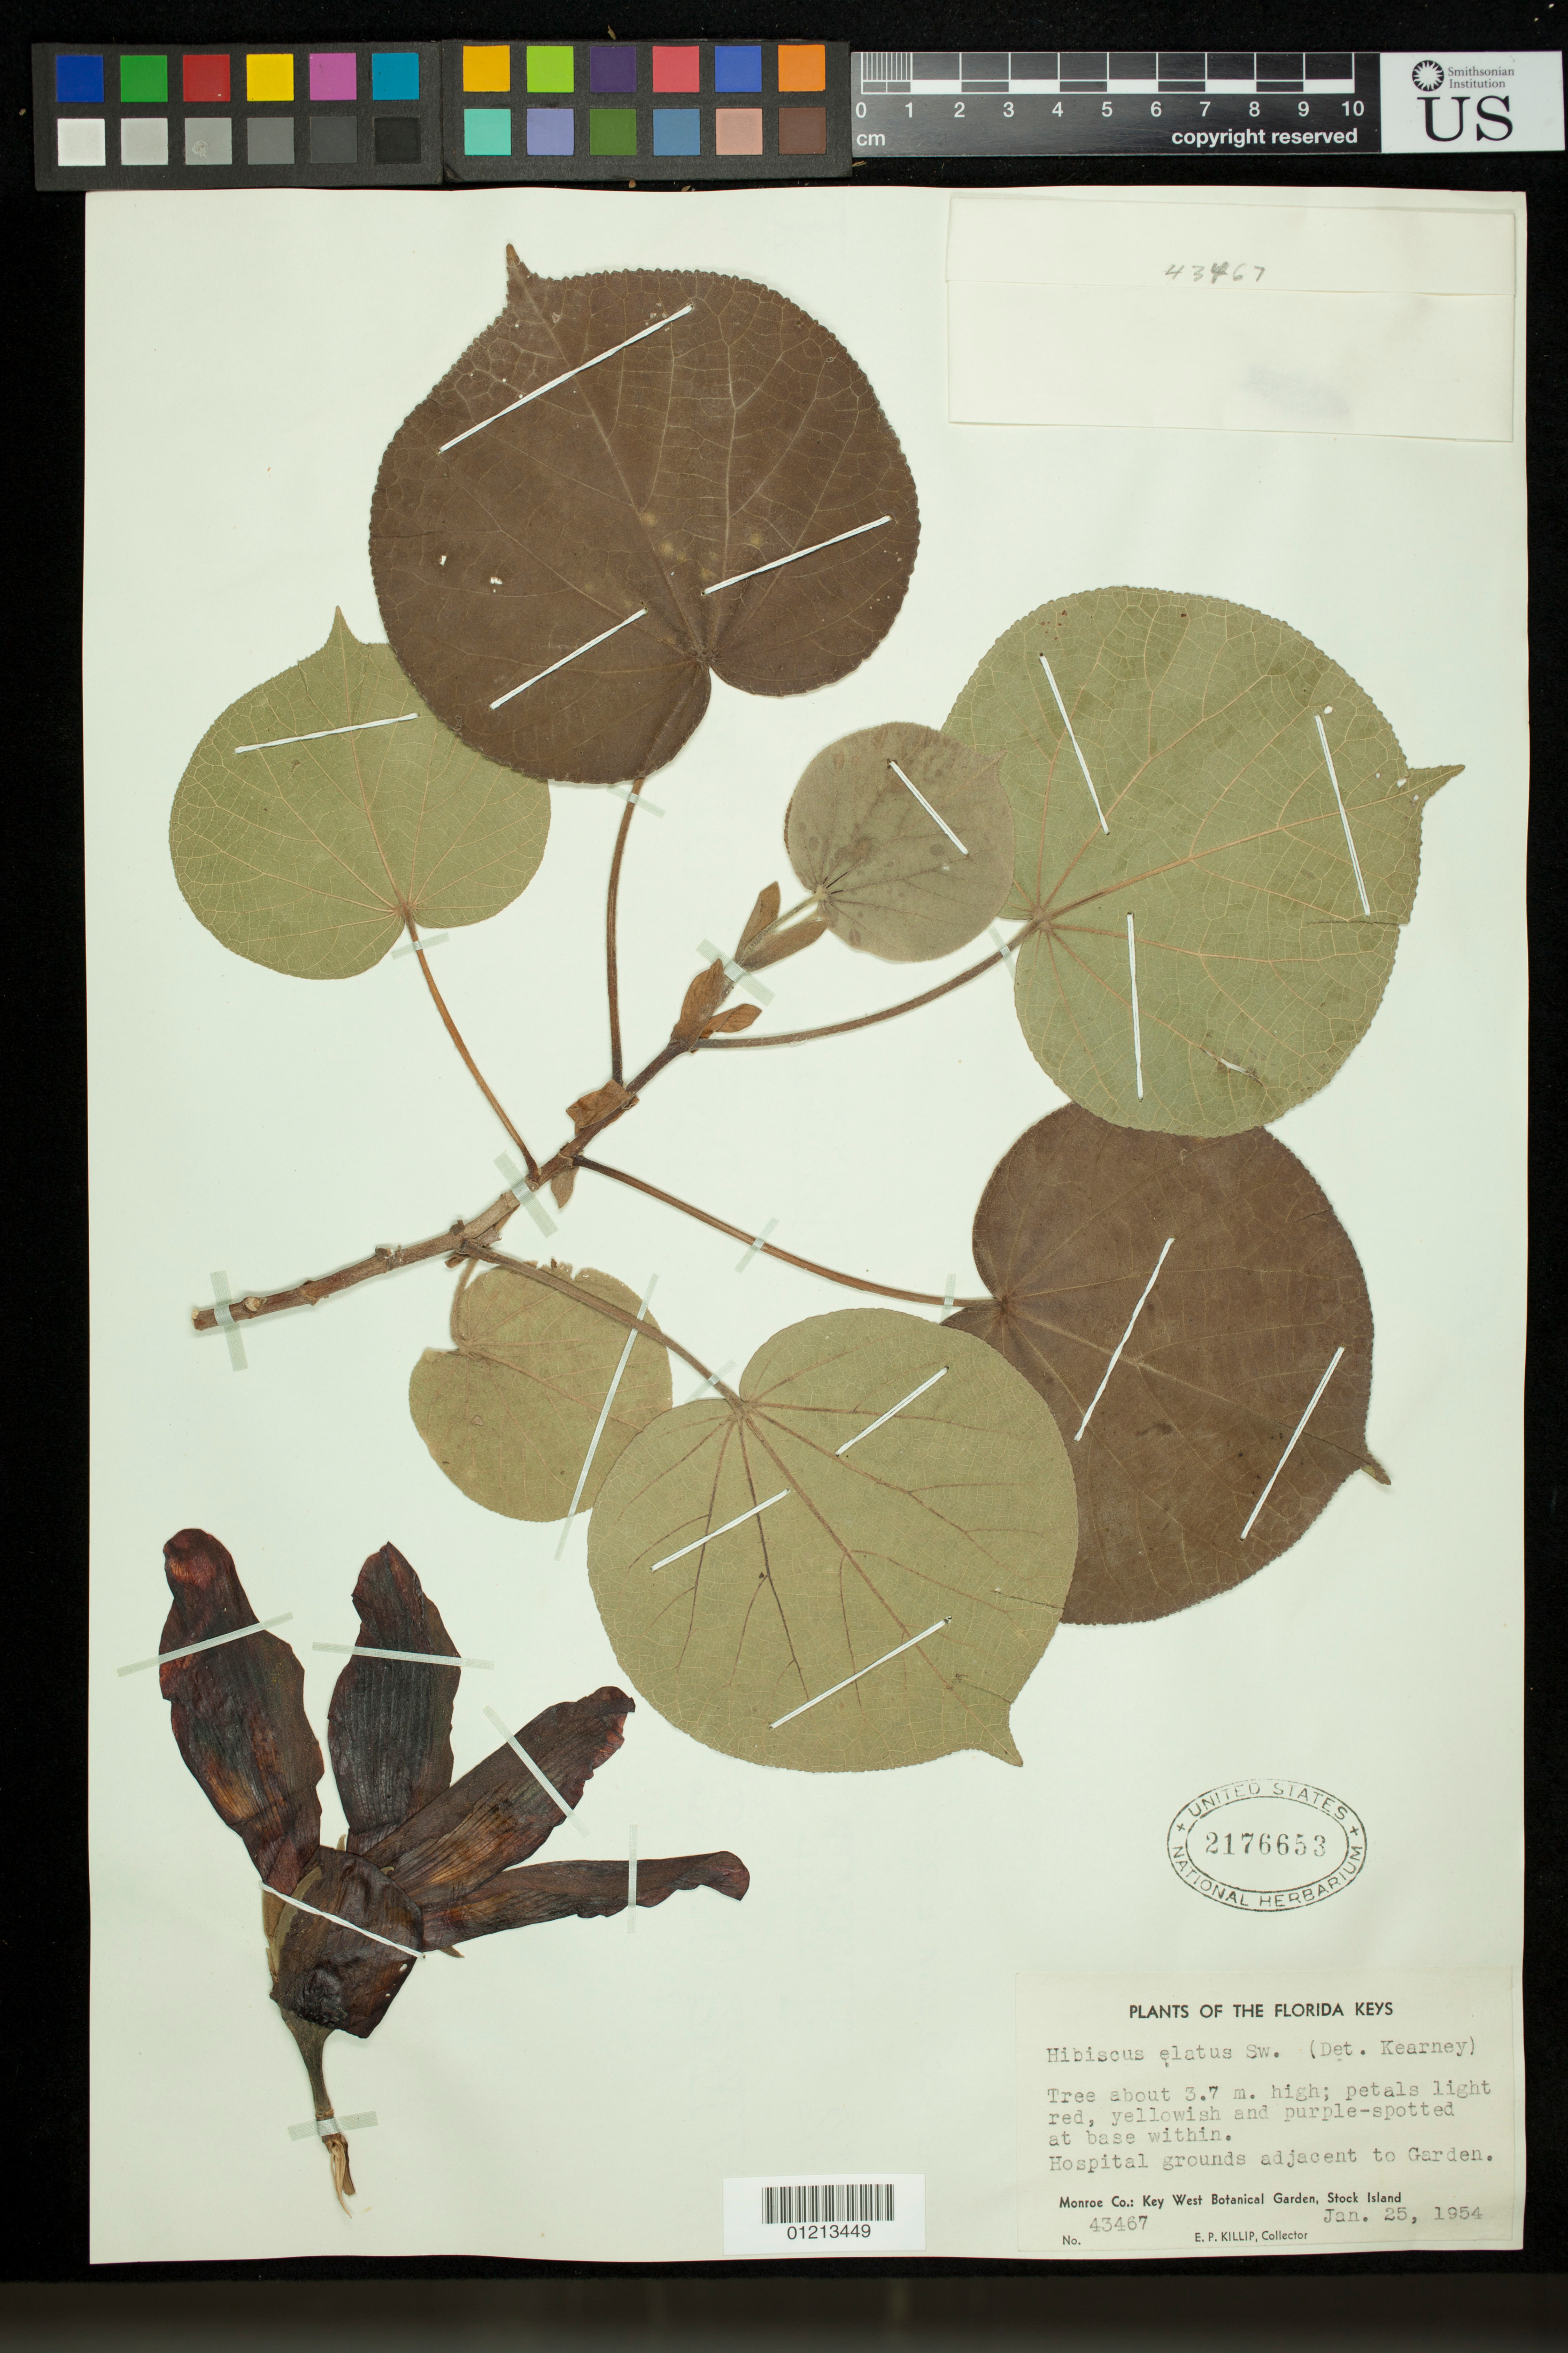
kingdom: Plantae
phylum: Tracheophyta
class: Magnoliopsida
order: Malvales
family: Malvaceae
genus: Talipariti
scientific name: Talipariti elatum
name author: (Sw.) Fryxell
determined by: Dorr, Laurence J., Curator (BOT), Smithsonian Institution - National Museum of Natural History (UNITED STATES)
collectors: E. P. Killip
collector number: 43467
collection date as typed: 25 Jan 1945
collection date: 1945-01-25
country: United States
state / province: Florida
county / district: Monroe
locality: Monroe Co.: Key West Botanical Garden, Stock Island. Hospital grounds adjacent to Garden.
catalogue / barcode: US 2176653